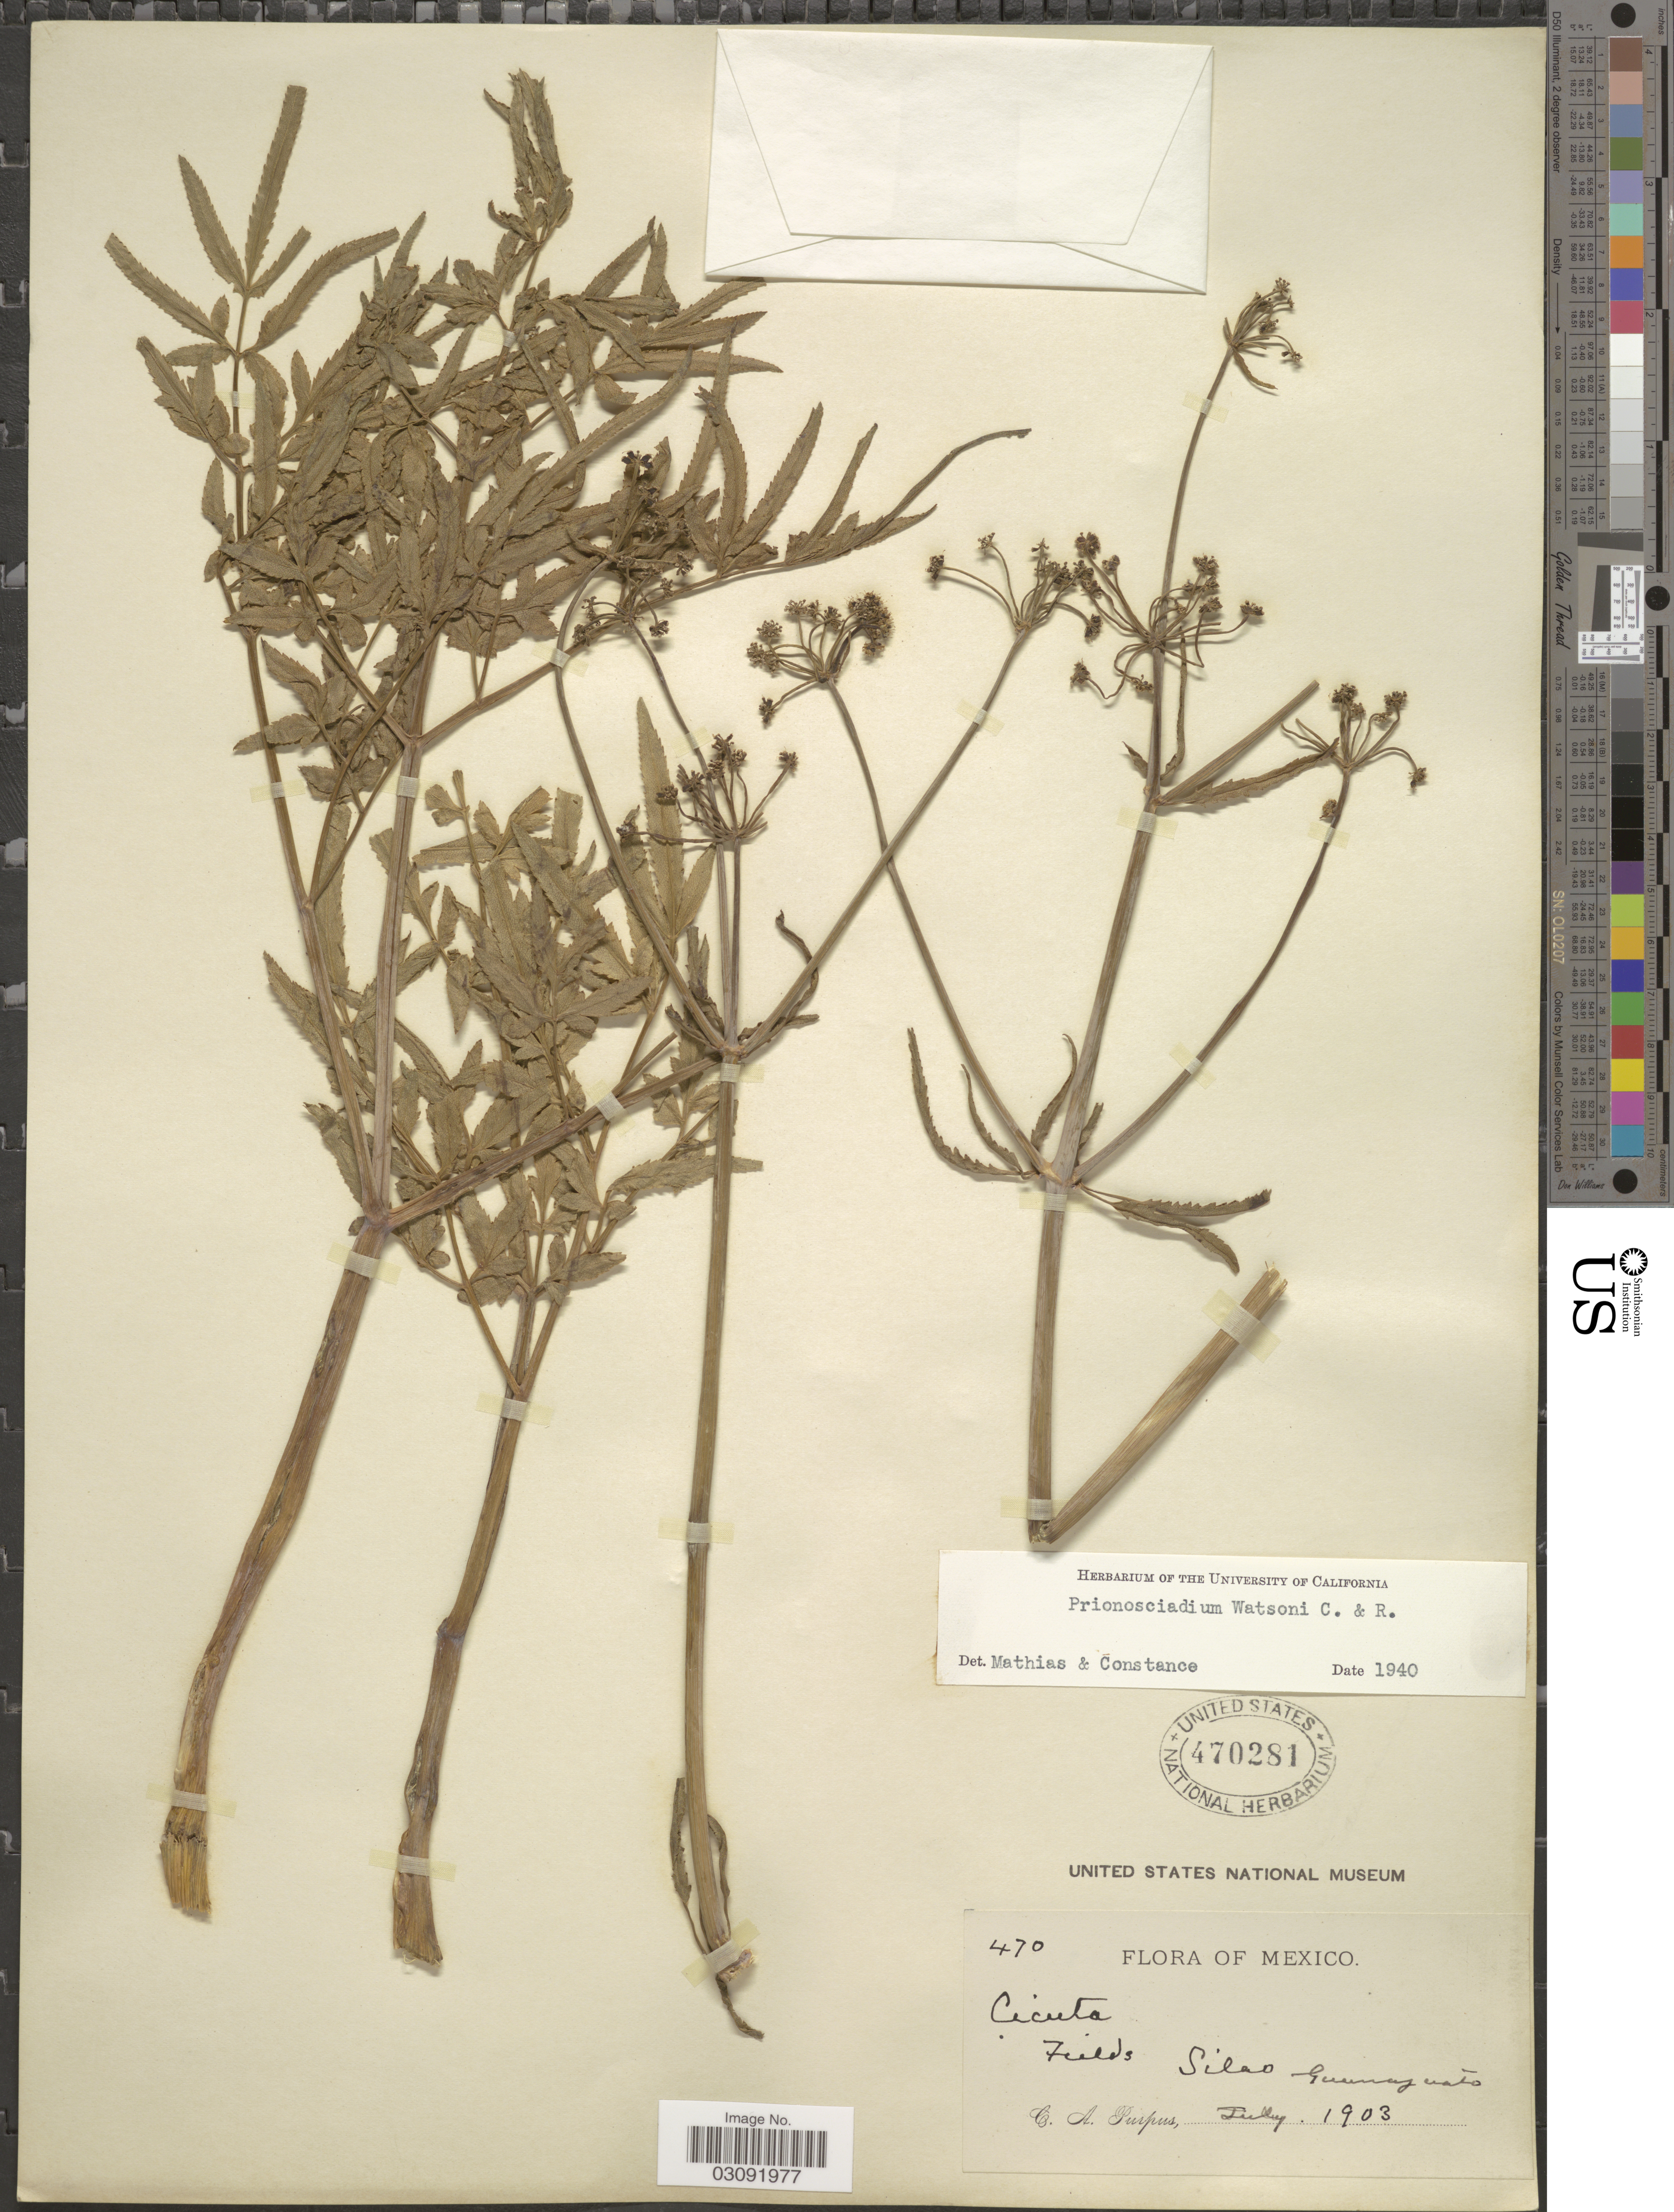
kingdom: Plantae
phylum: Tracheophyta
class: Magnoliopsida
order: Apiales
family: Apiaceae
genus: Prionosciadium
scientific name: Prionosciadium watsonii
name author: J.M. Coult. & Rose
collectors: C. A. Purpus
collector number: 470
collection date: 1903-07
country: Mexico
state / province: Guanajuato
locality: Silao.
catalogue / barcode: US 470281